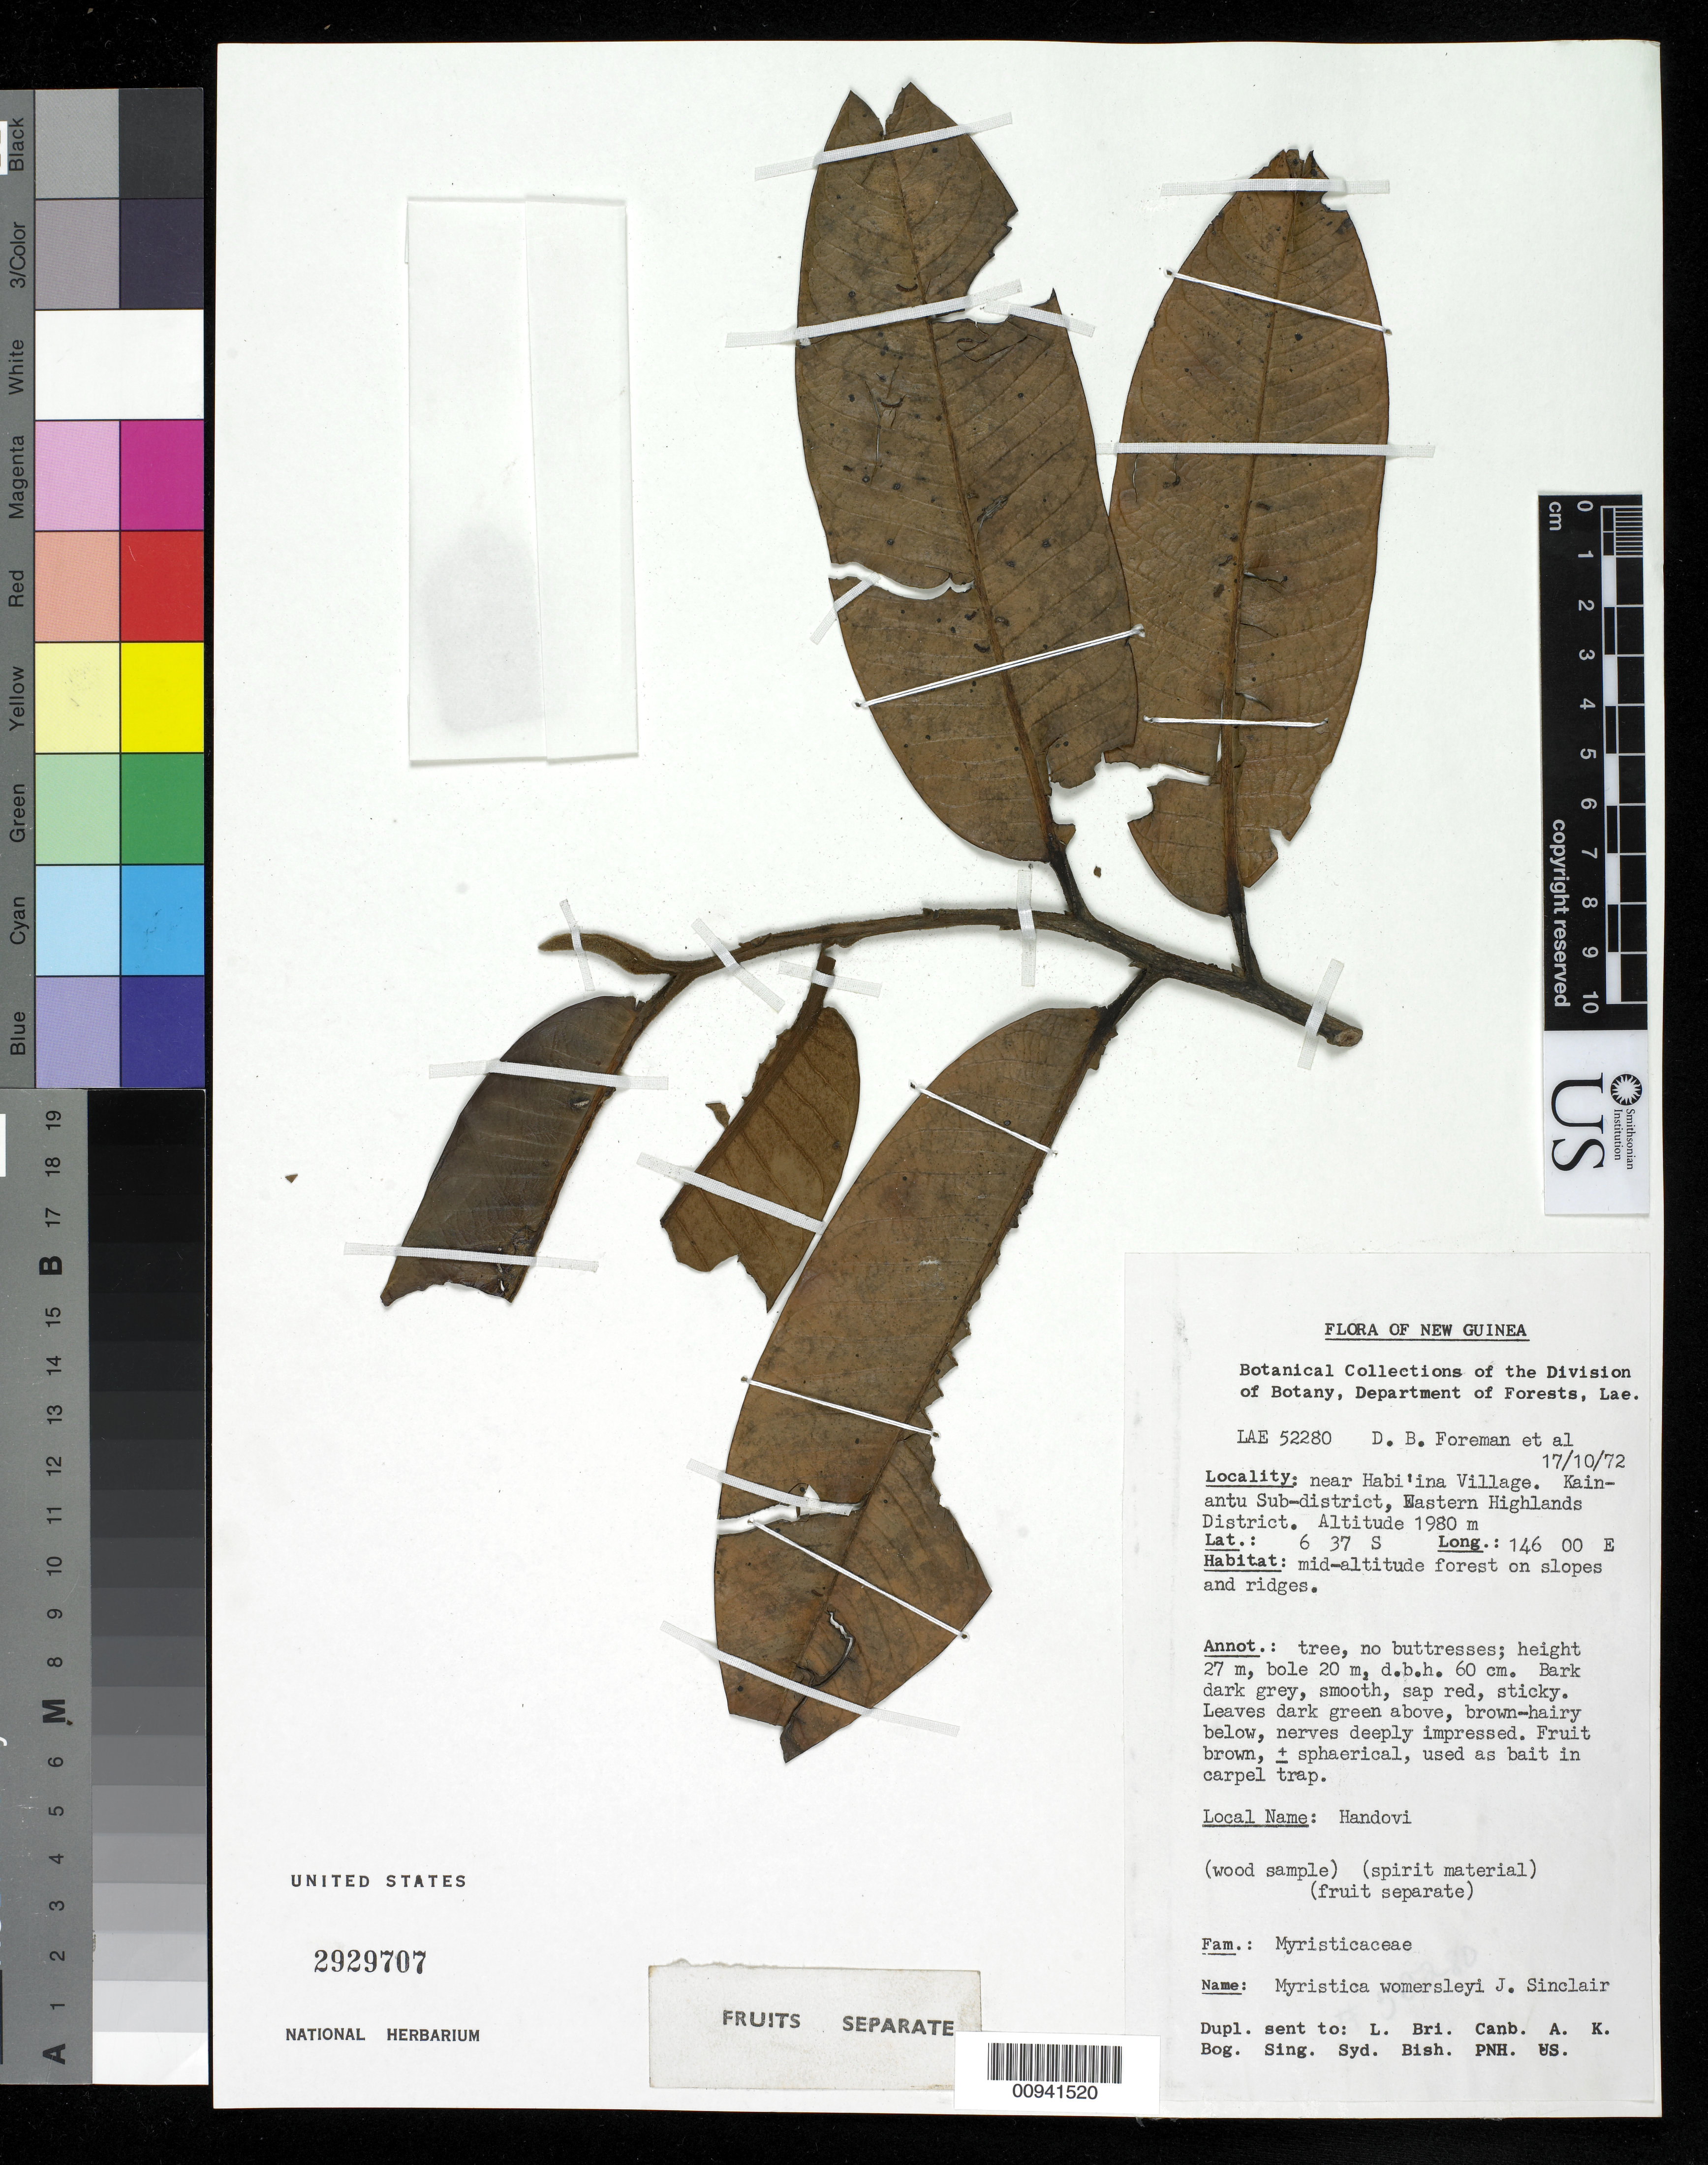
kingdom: Plantae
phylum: Tracheophyta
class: Magnoliopsida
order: Magnoliales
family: Myristicaceae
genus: Myristica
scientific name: Myristica womersleyi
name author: J. Sincl.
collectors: D. Foreman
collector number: LAE 52280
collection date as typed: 17 Oct 1972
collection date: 1972-10-17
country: Papua New Guinea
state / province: Eastern Highlands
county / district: Kainantu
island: New Guinea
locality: near Habi'ina Village. Kainantu Subdistrict, Eastern Highlands.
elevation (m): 1980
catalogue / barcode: US 2929707